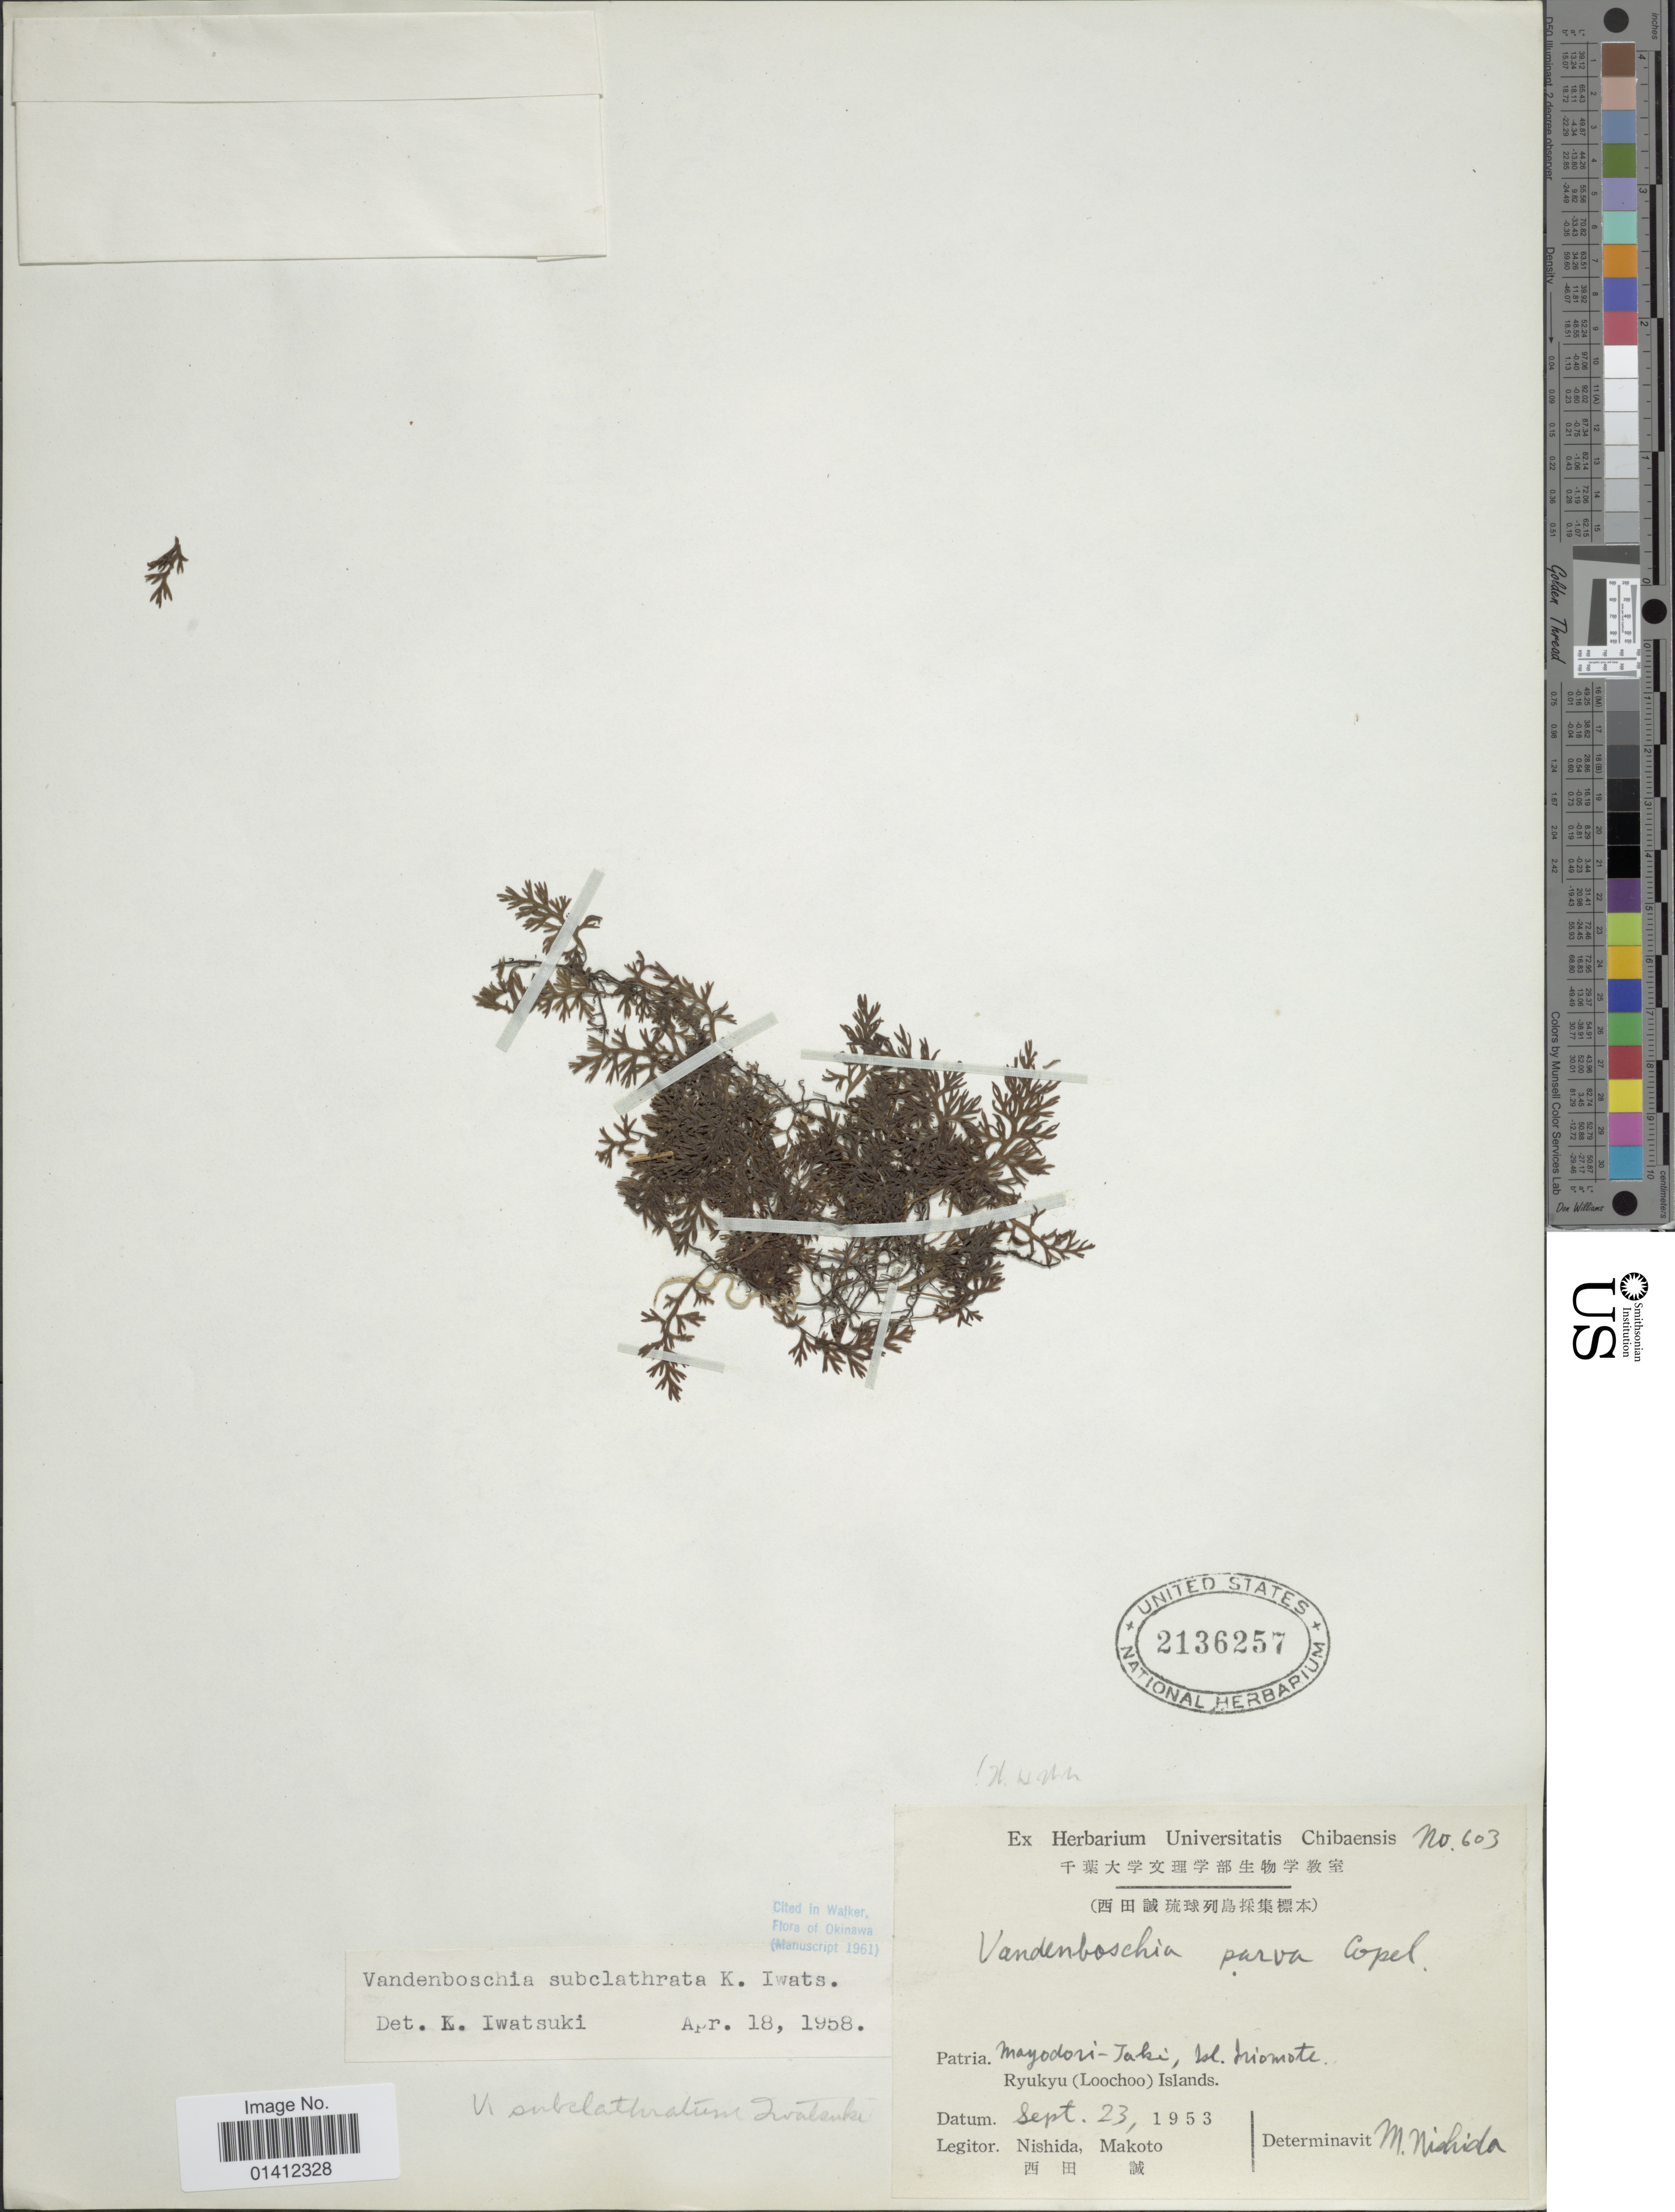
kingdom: Plantae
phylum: Tracheophyta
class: Polypodiopsida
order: Hymenophyllales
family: Hymenophyllaceae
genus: Vandenboschia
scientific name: Vandenboschia subclathrata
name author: K. Iwats.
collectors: M. Nishida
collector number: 603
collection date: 1953-09-23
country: Japan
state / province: Okinawa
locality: Maydori-Taki, Isl Iriomote, Ryukyu (loochoo) islands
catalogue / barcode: US 2136257